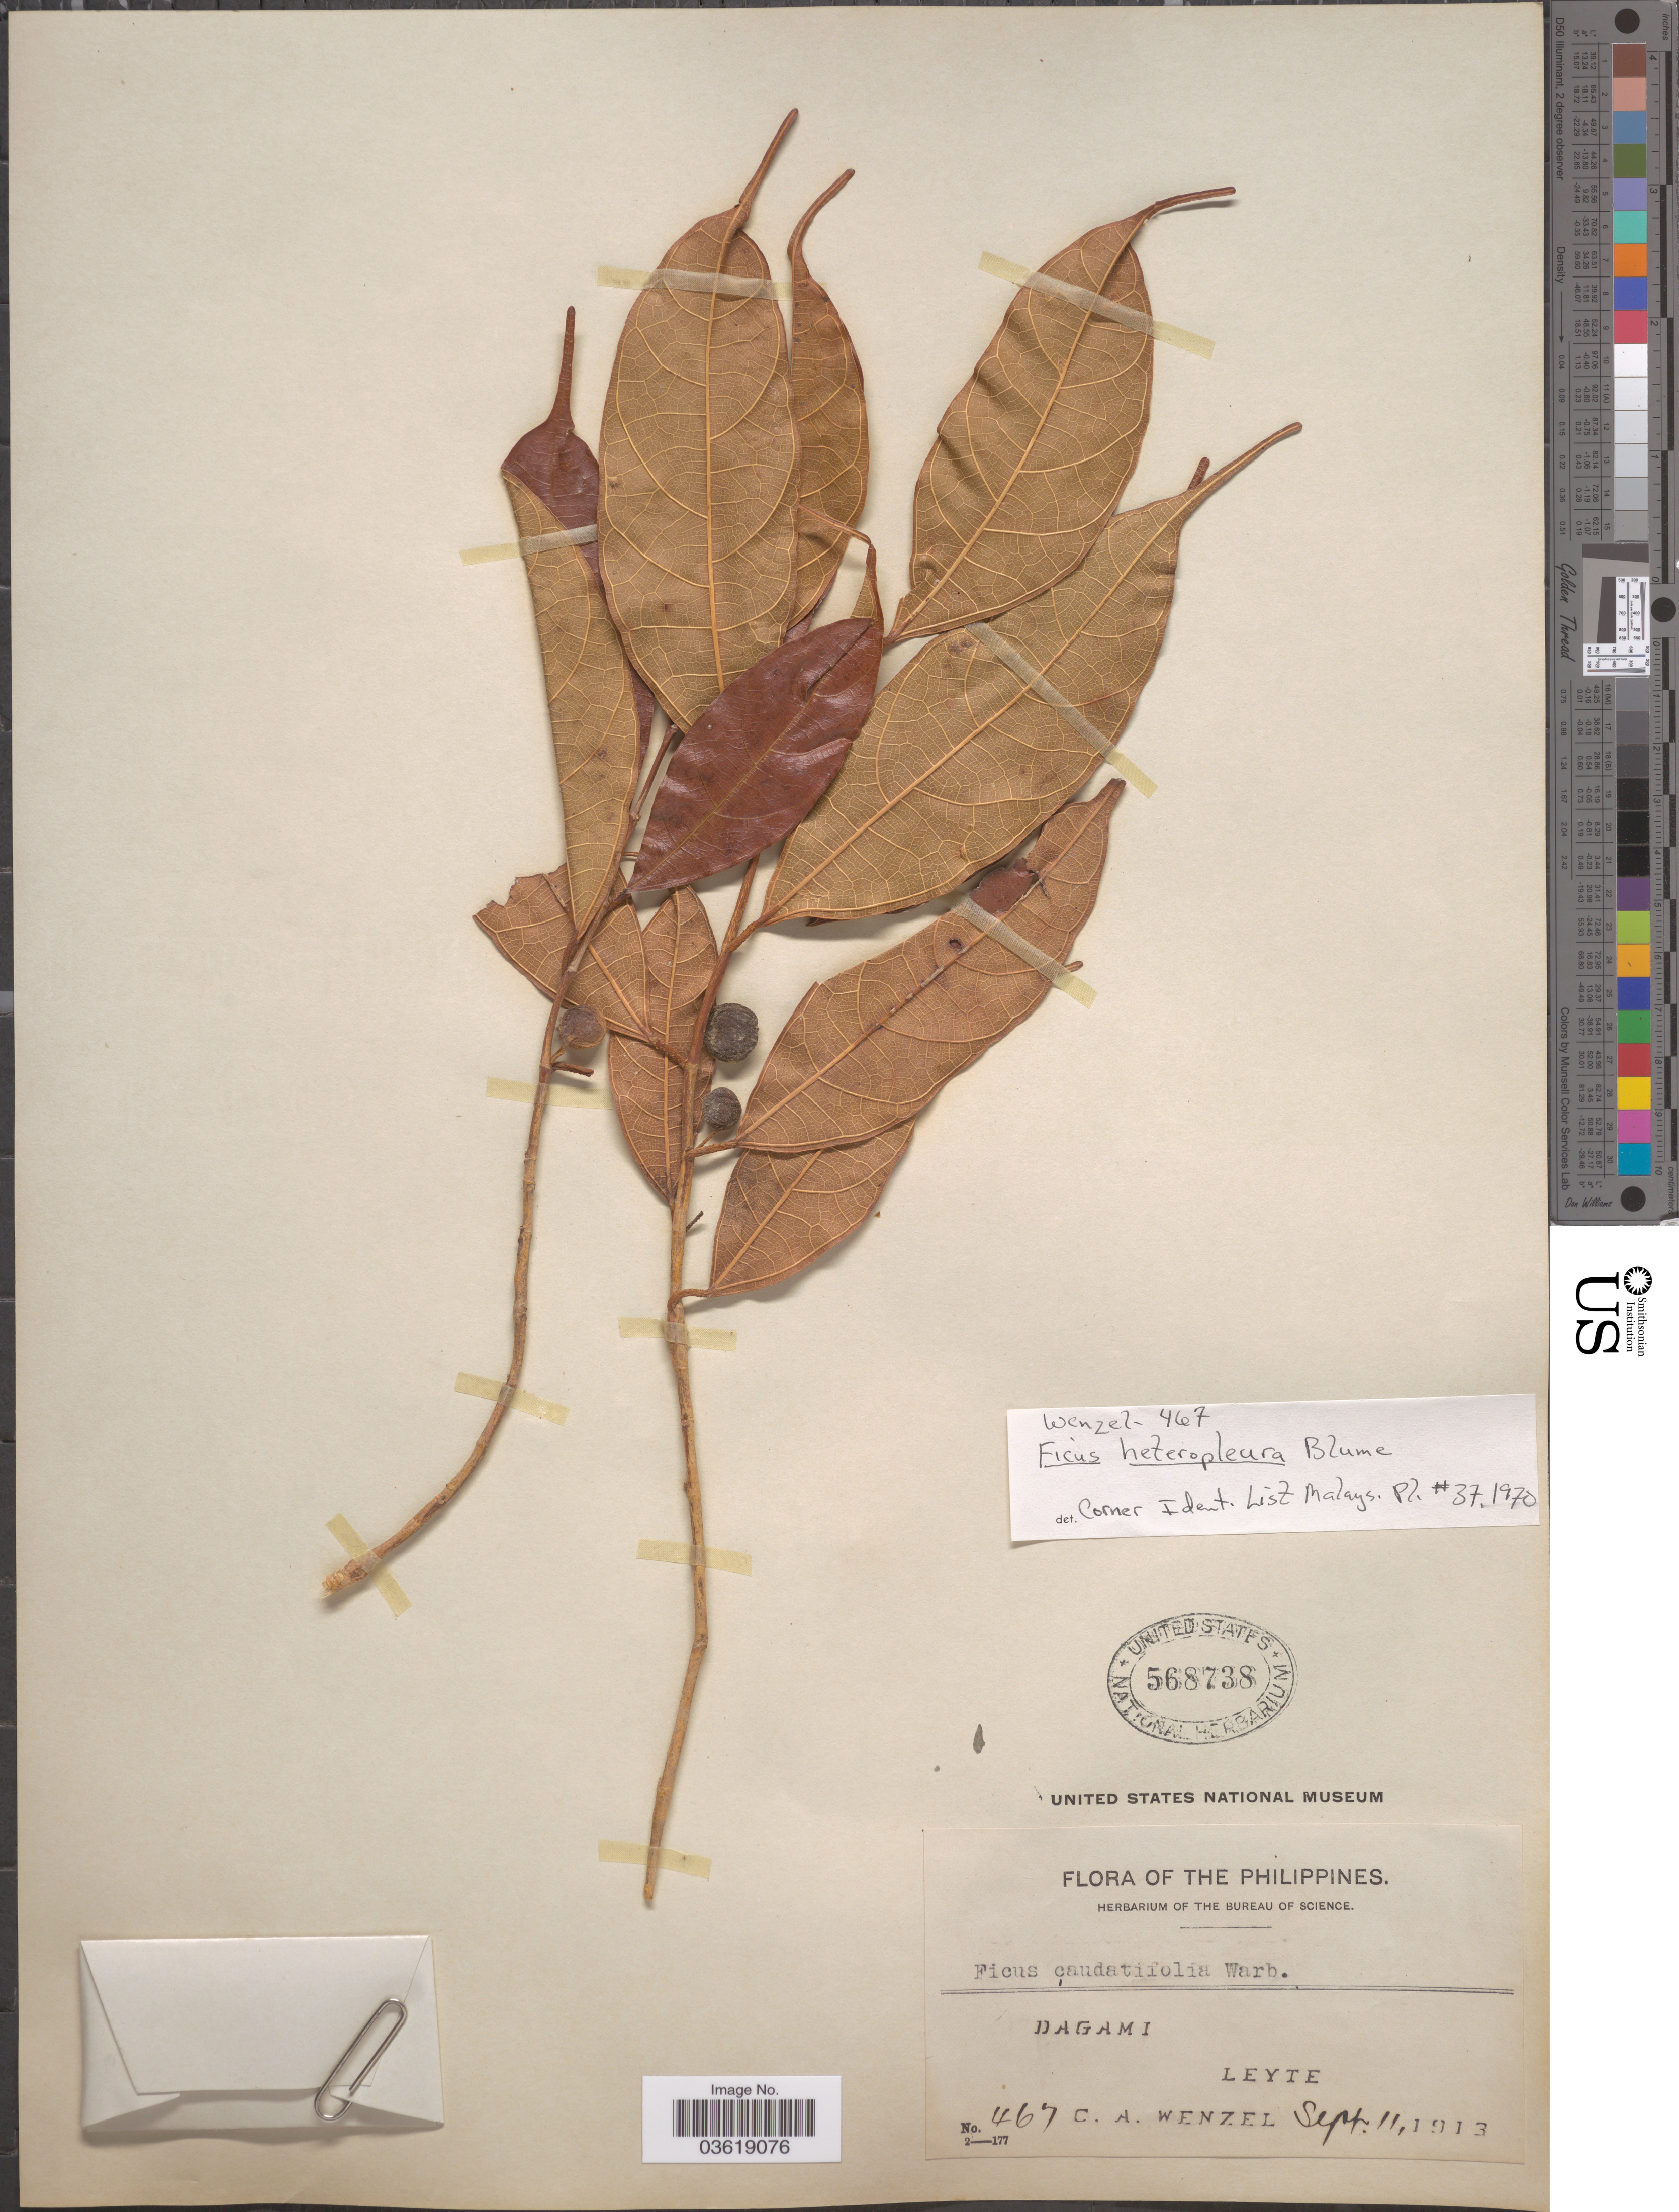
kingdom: Plantae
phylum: Tracheophyta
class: Magnoliopsida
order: Rosales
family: Moraceae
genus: Ficus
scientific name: Ficus heteropleura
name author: Blume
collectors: C. Wenzel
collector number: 467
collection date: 1913-09-11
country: Philippines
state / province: Eastern Visayas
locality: Dagami, Leyte.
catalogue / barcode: US 568738